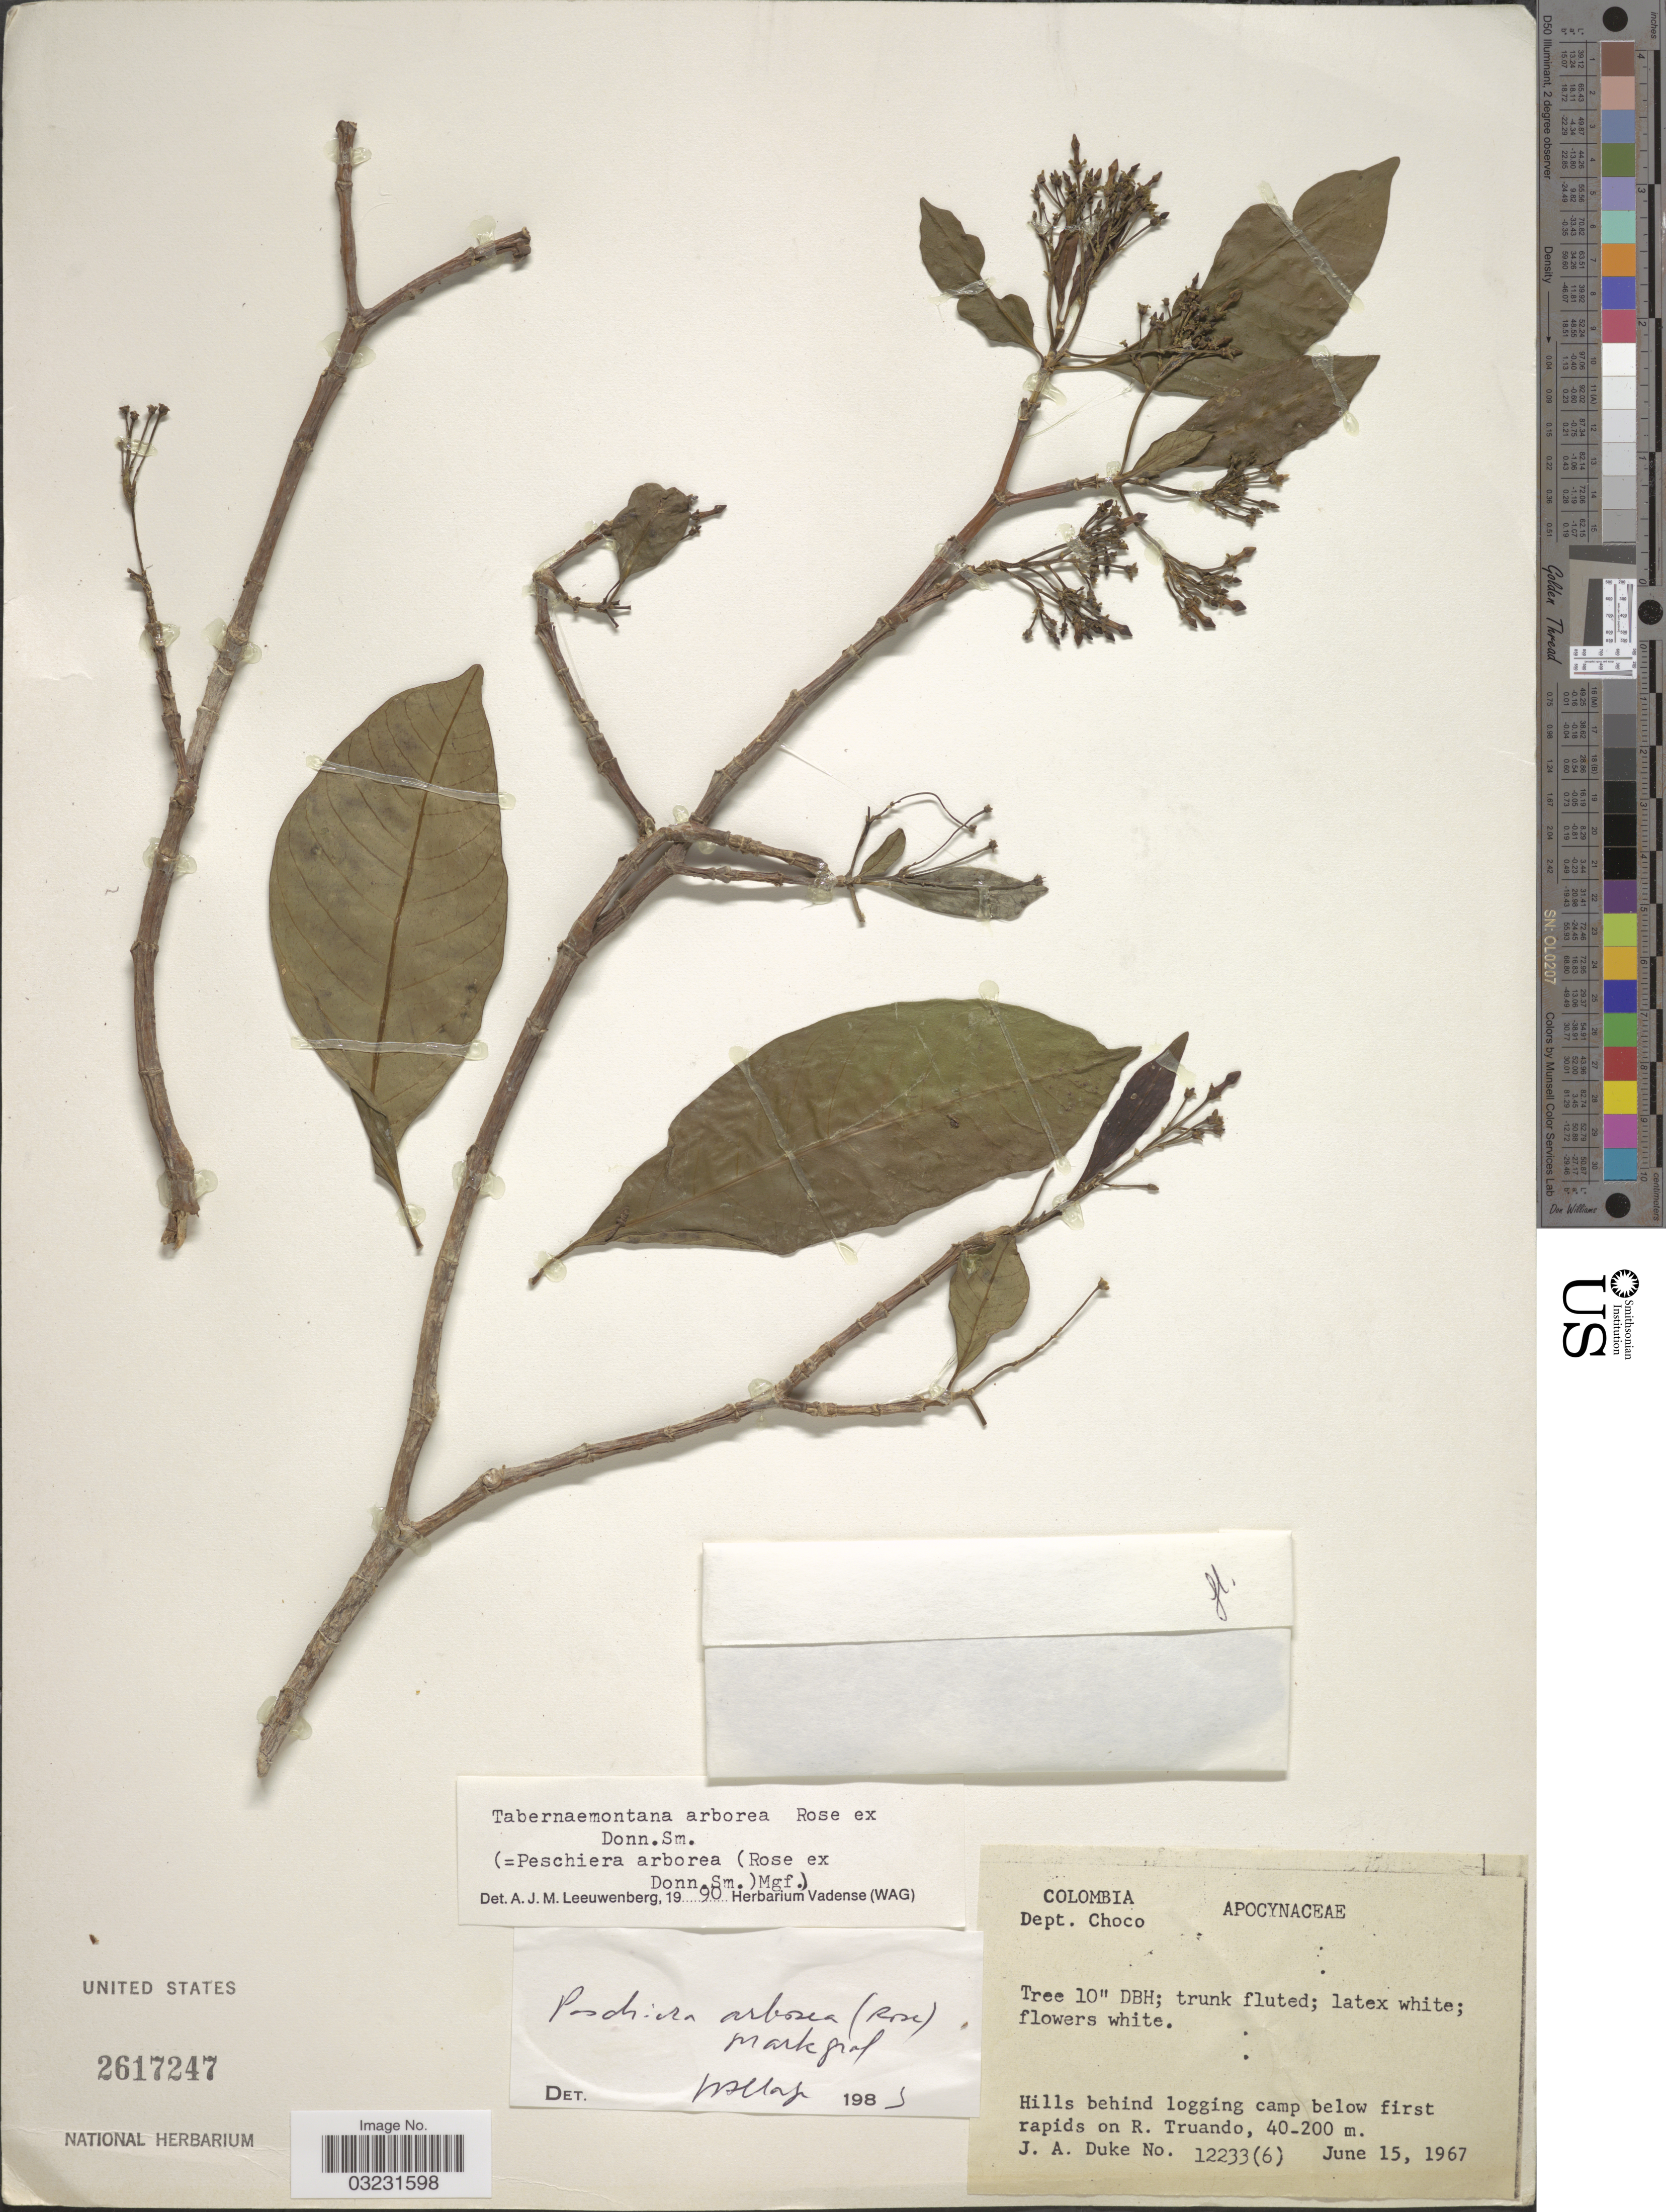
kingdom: Plantae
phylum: Tracheophyta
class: Magnoliopsida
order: Gentianales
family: Apocynaceae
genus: Tabernaemontana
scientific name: Tabernaemontana arborea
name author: Rose in Donn. Sm.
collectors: J. A. Duke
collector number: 12233(6)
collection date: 1967-06-15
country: Colombia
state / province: Chocó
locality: Dept. Choco. Hills behind logging camp below first rapids on R. Truando.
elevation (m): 40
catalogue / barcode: US 2617247